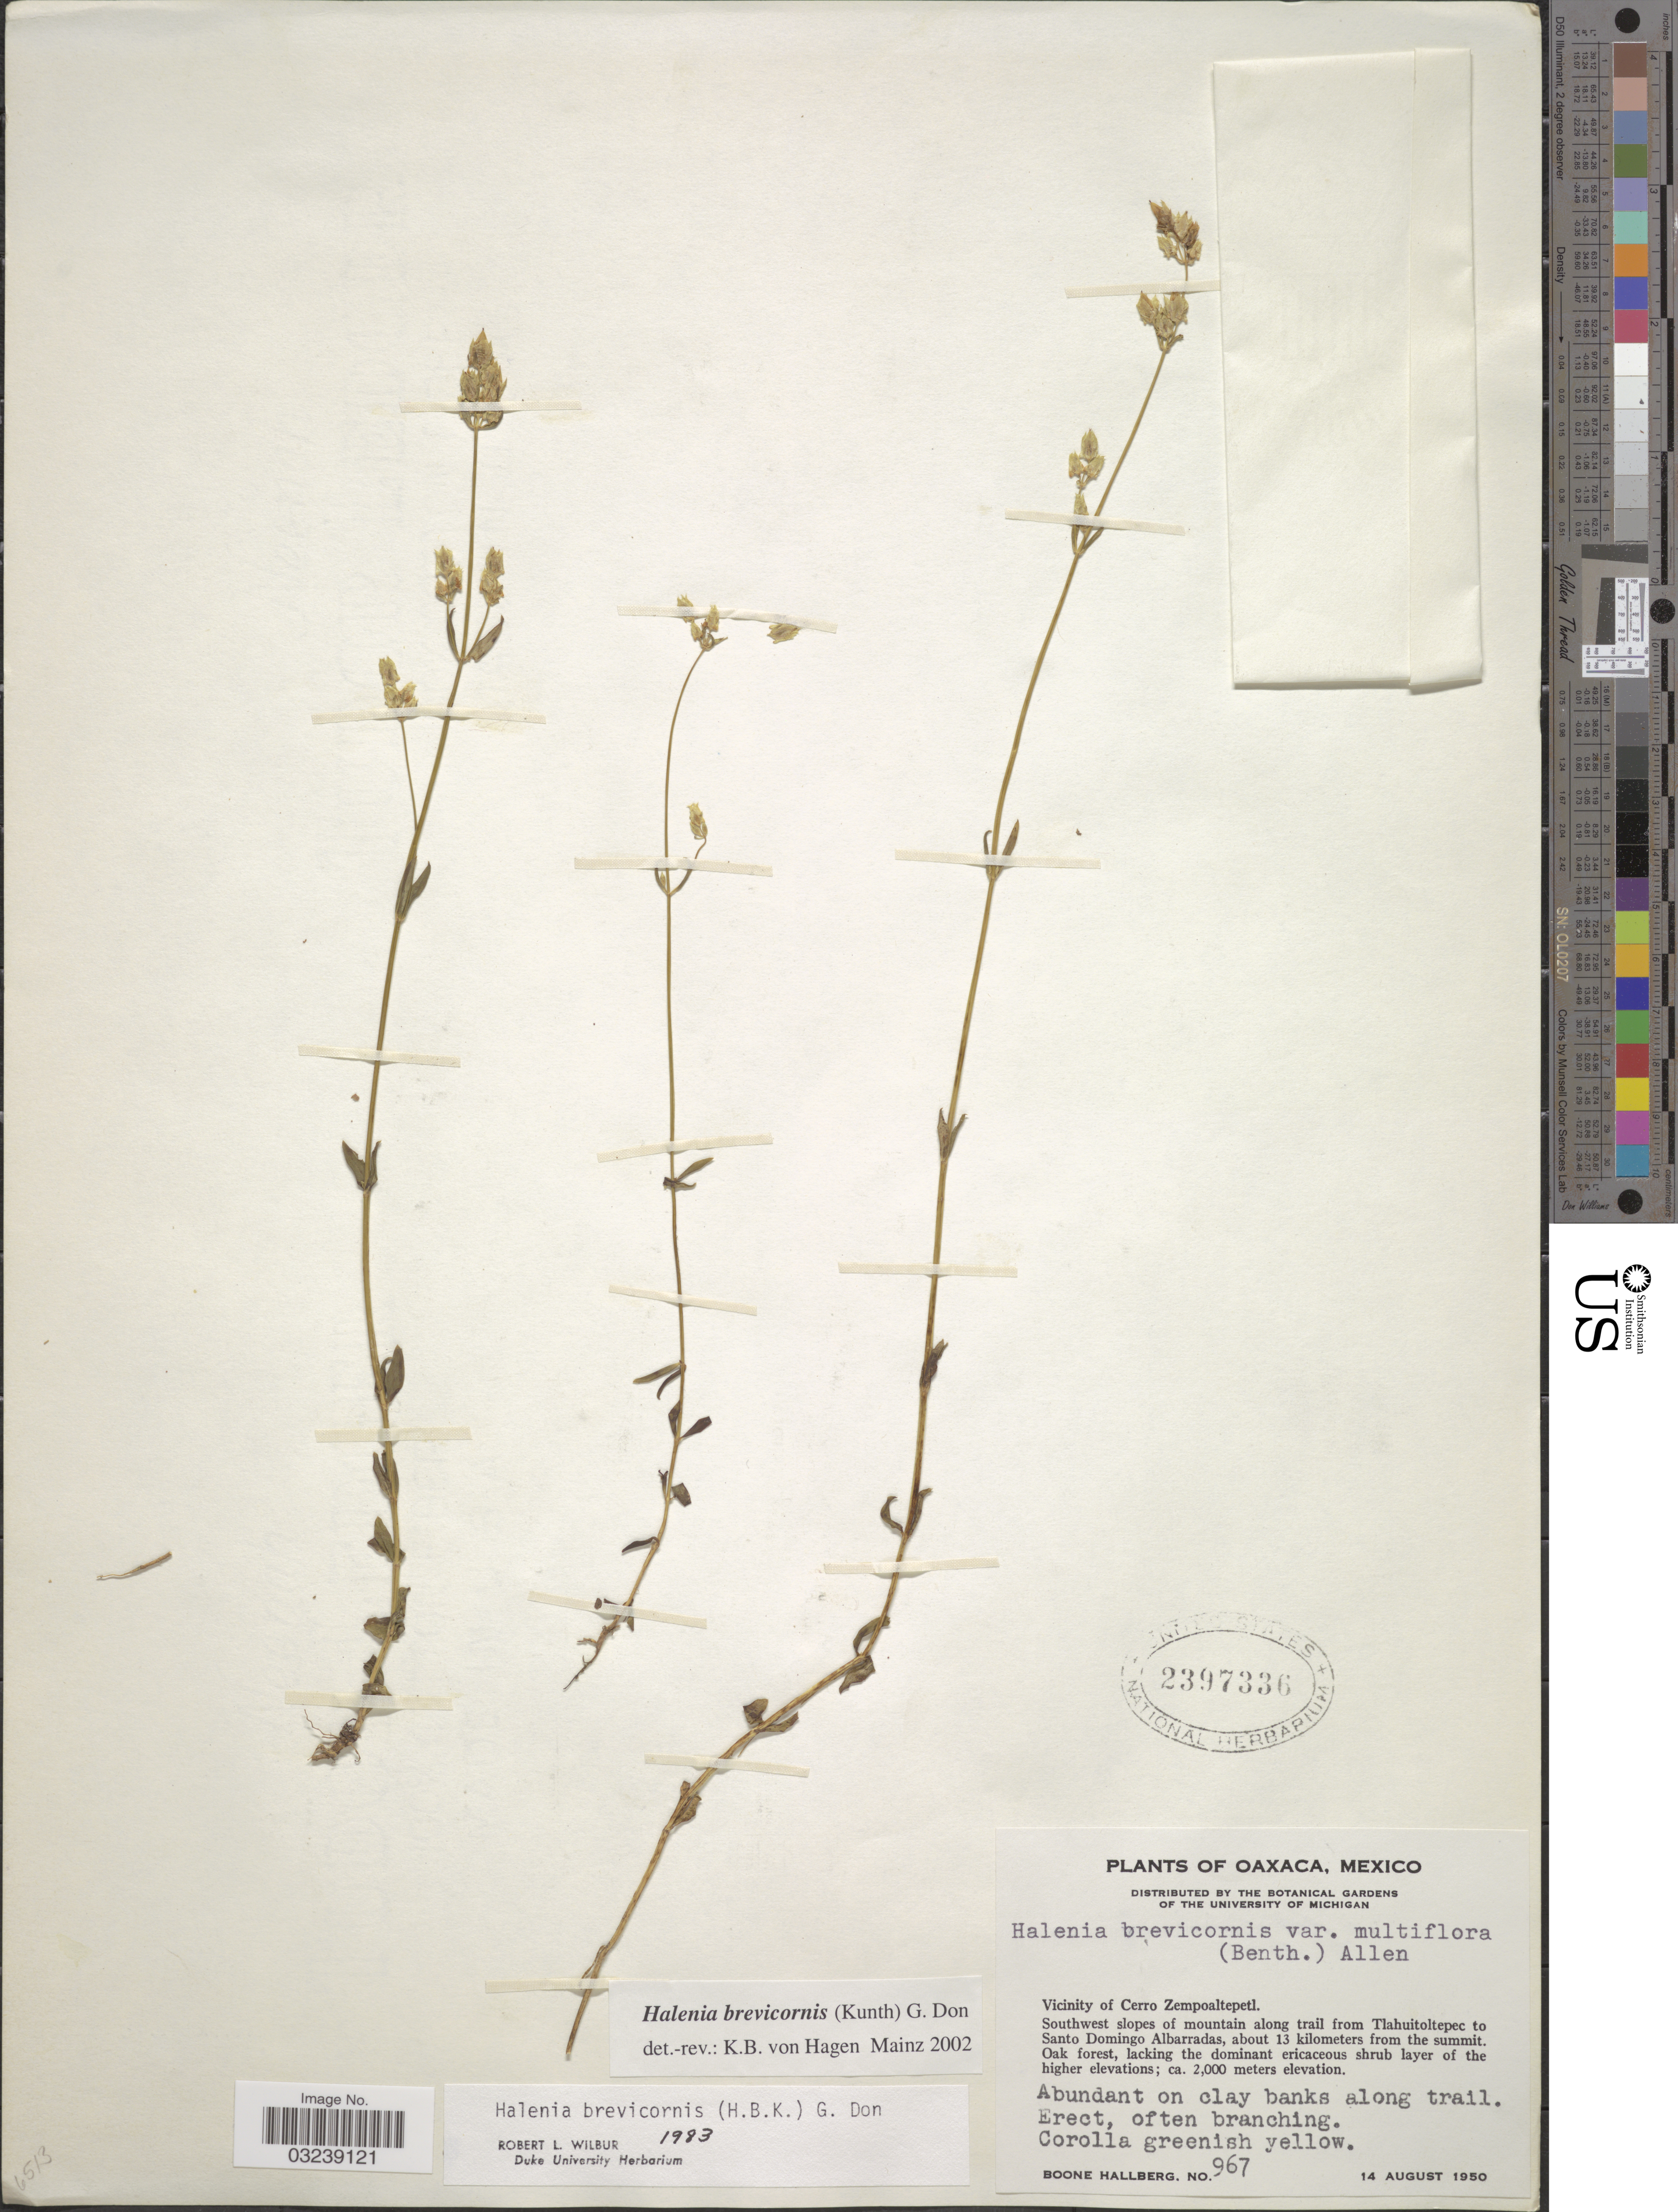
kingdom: Plantae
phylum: Tracheophyta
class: Magnoliopsida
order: Gentianales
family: Gentianaceae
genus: Halenia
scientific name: Halenia brevicornis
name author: (Kunth) G. Don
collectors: B. Hallberg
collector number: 967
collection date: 1950-08-14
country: Mexico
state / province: Oaxaca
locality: Vicinity of Cerro Zempoaltepetl. Southwest of slopes of mountain along trail from Tlahuitoltepec to Santo Domingo Albarradas, about 13 kilometers from the summit.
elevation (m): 2000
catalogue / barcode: US 2397336